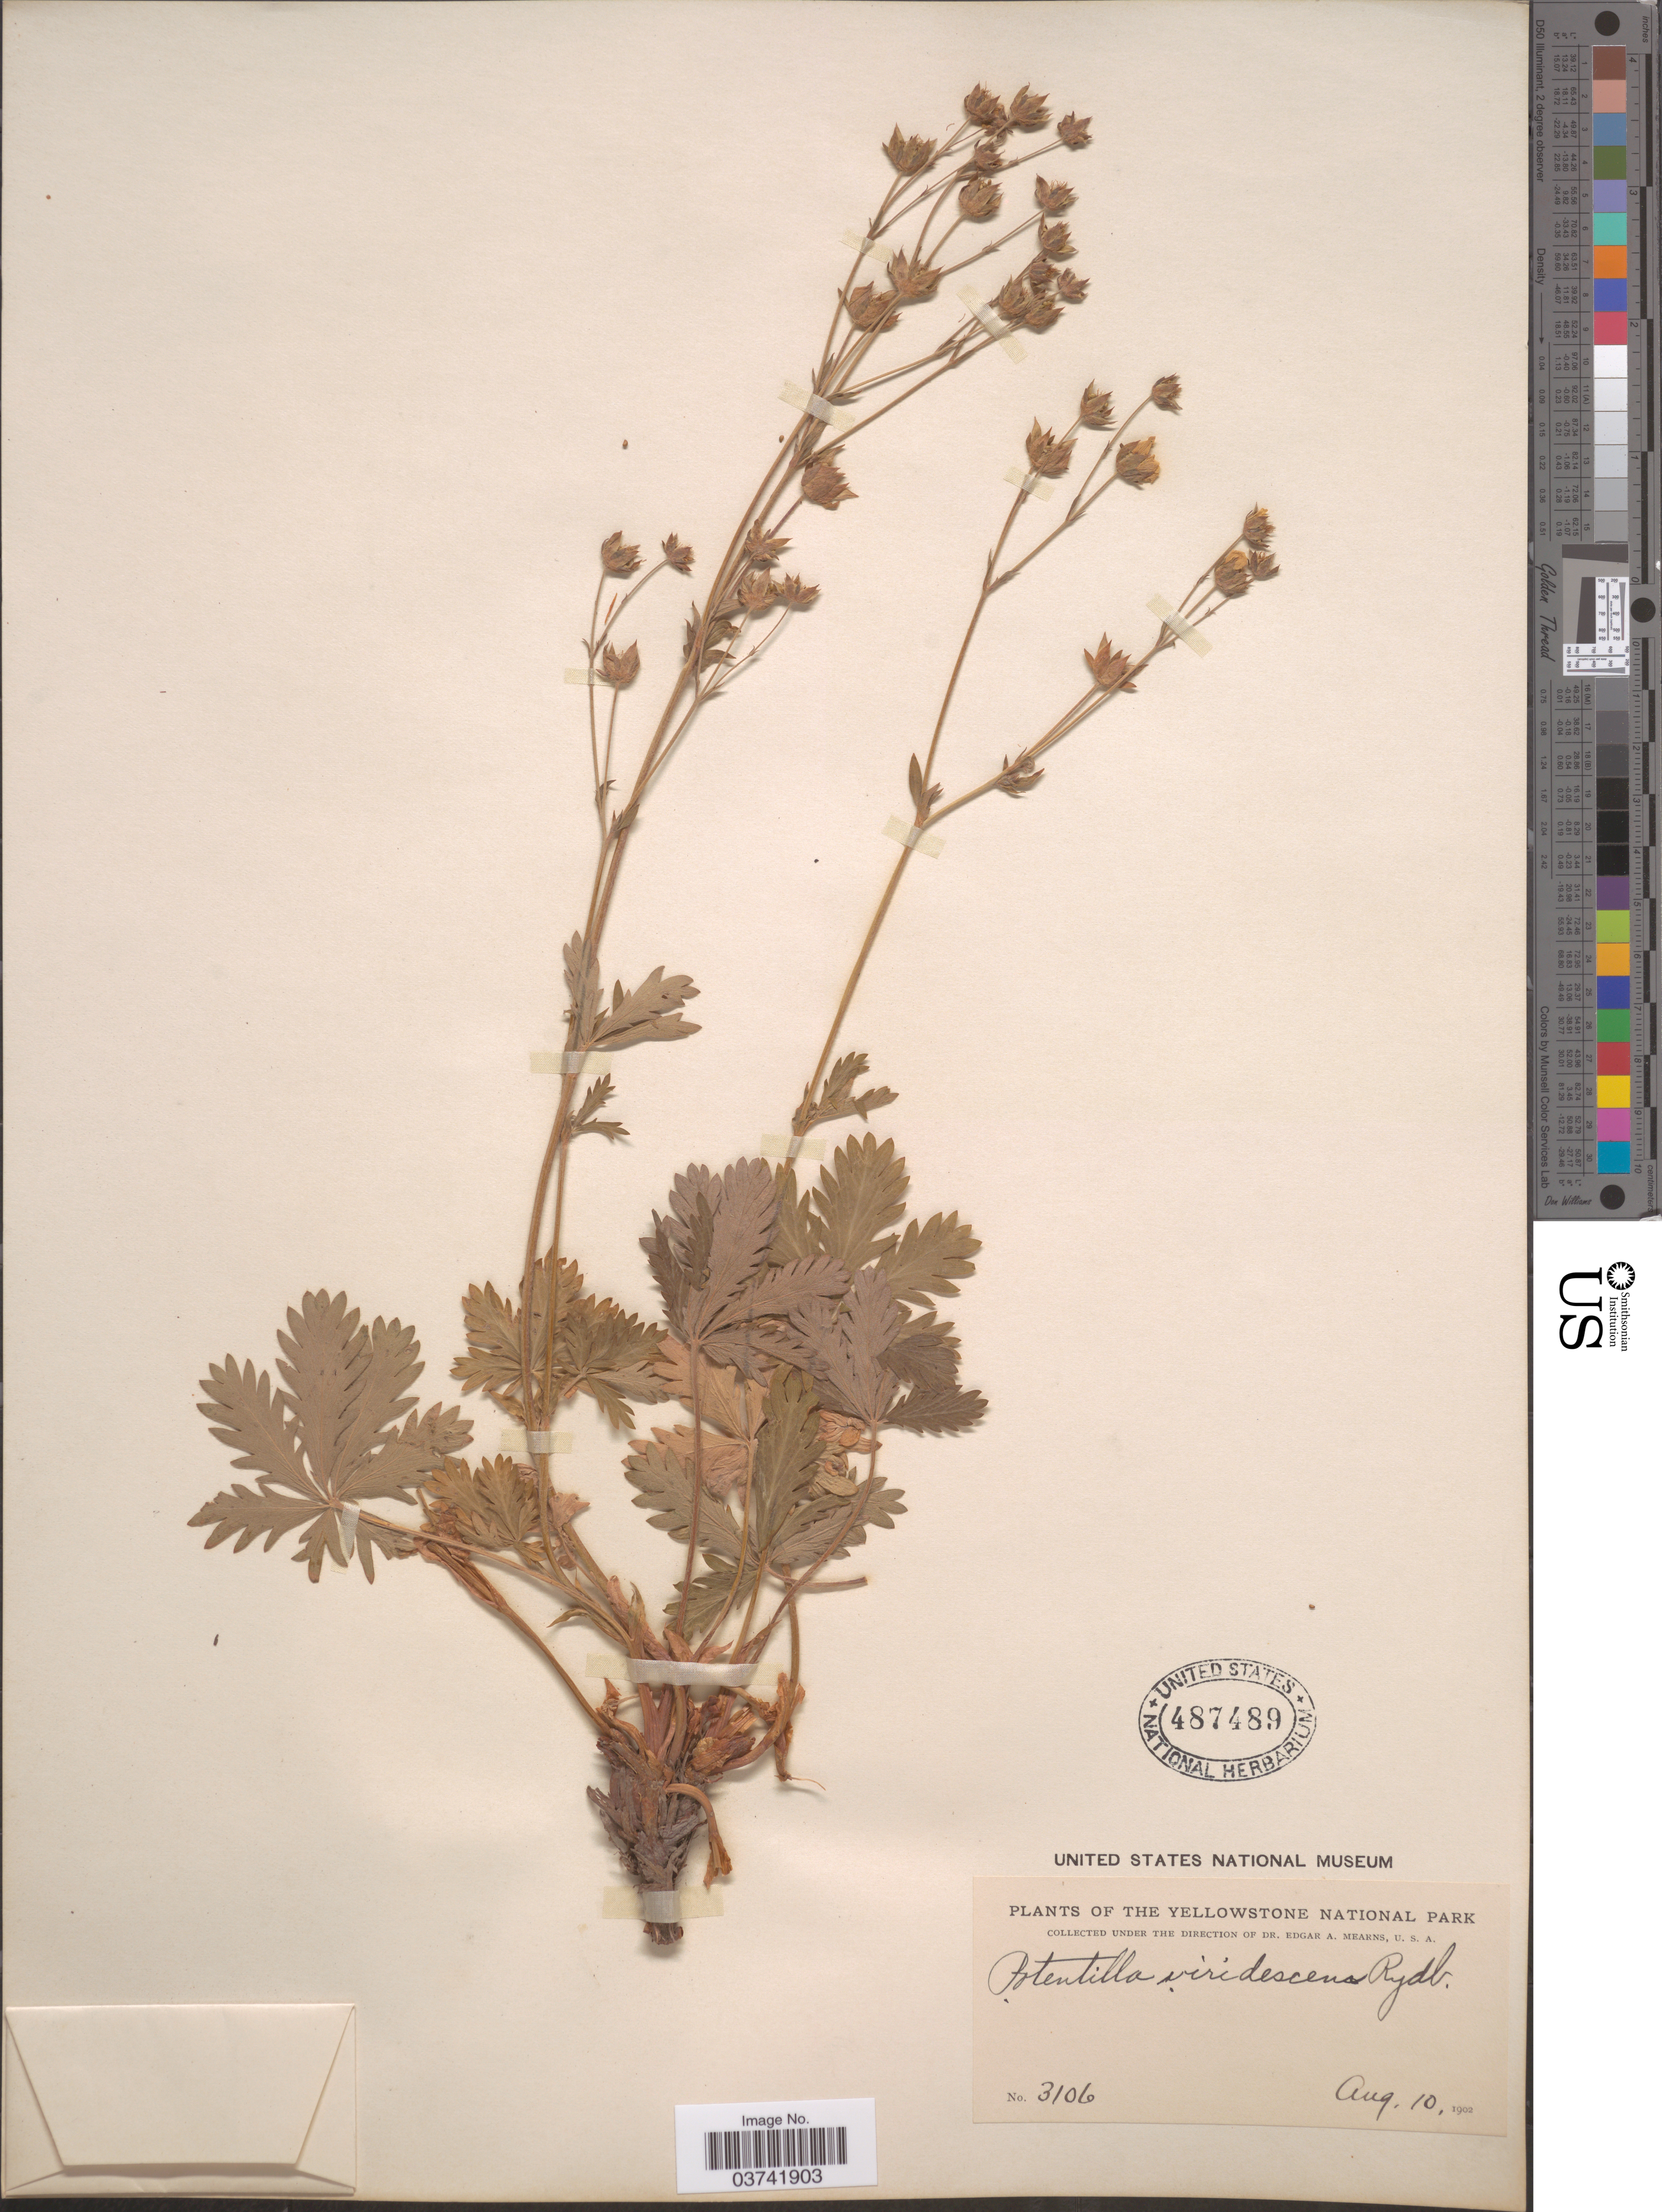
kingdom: Plantae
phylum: Tracheophyta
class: Magnoliopsida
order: Rosales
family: Rosaceae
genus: Potentilla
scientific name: Potentilla viridescens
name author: Rydb.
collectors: E. A. Mearns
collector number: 3106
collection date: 1902-08-10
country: United States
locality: Yellowstone National Park.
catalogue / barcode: US 487489